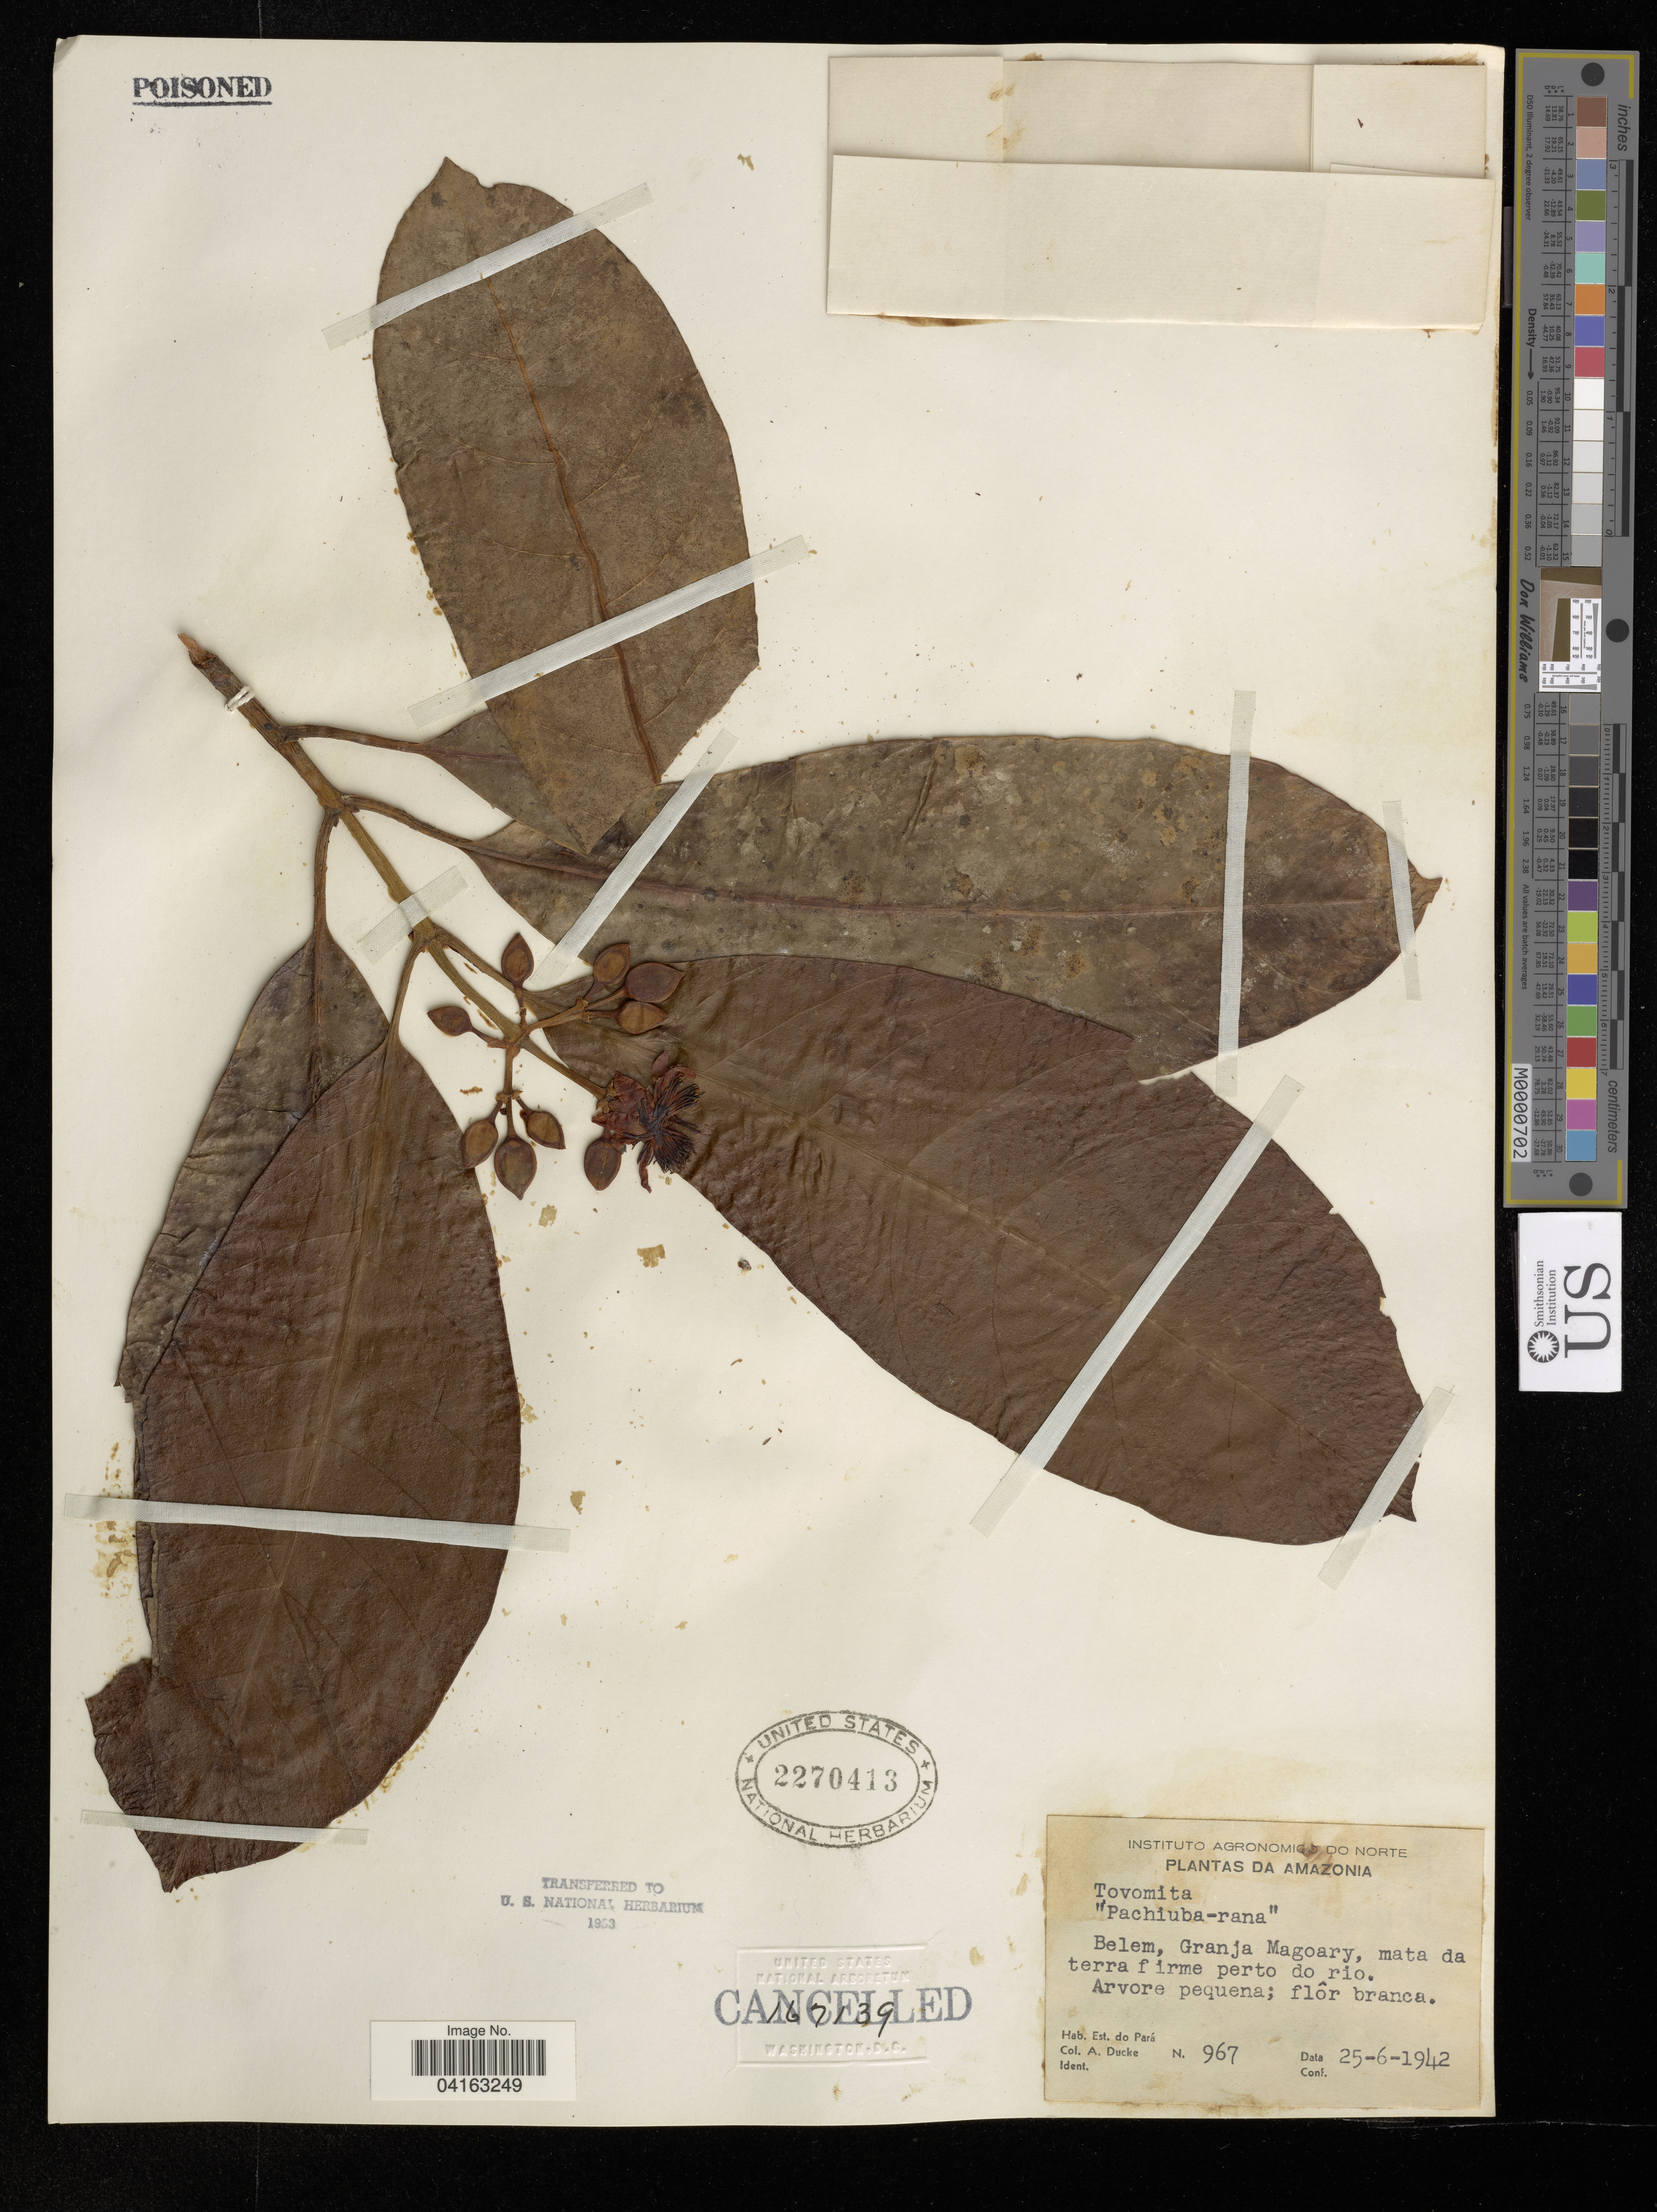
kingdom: Plantae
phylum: Tracheophyta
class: Magnoliopsida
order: Malpighiales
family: Clusiaceae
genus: Tovomita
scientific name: Tovomita sp.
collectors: A. Ducke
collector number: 967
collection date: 1942-06-25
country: Brazil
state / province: Pará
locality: Da Amazonia. Belem, Granja Magoary, mata da terra firme perto do rio.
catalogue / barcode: US 2270413